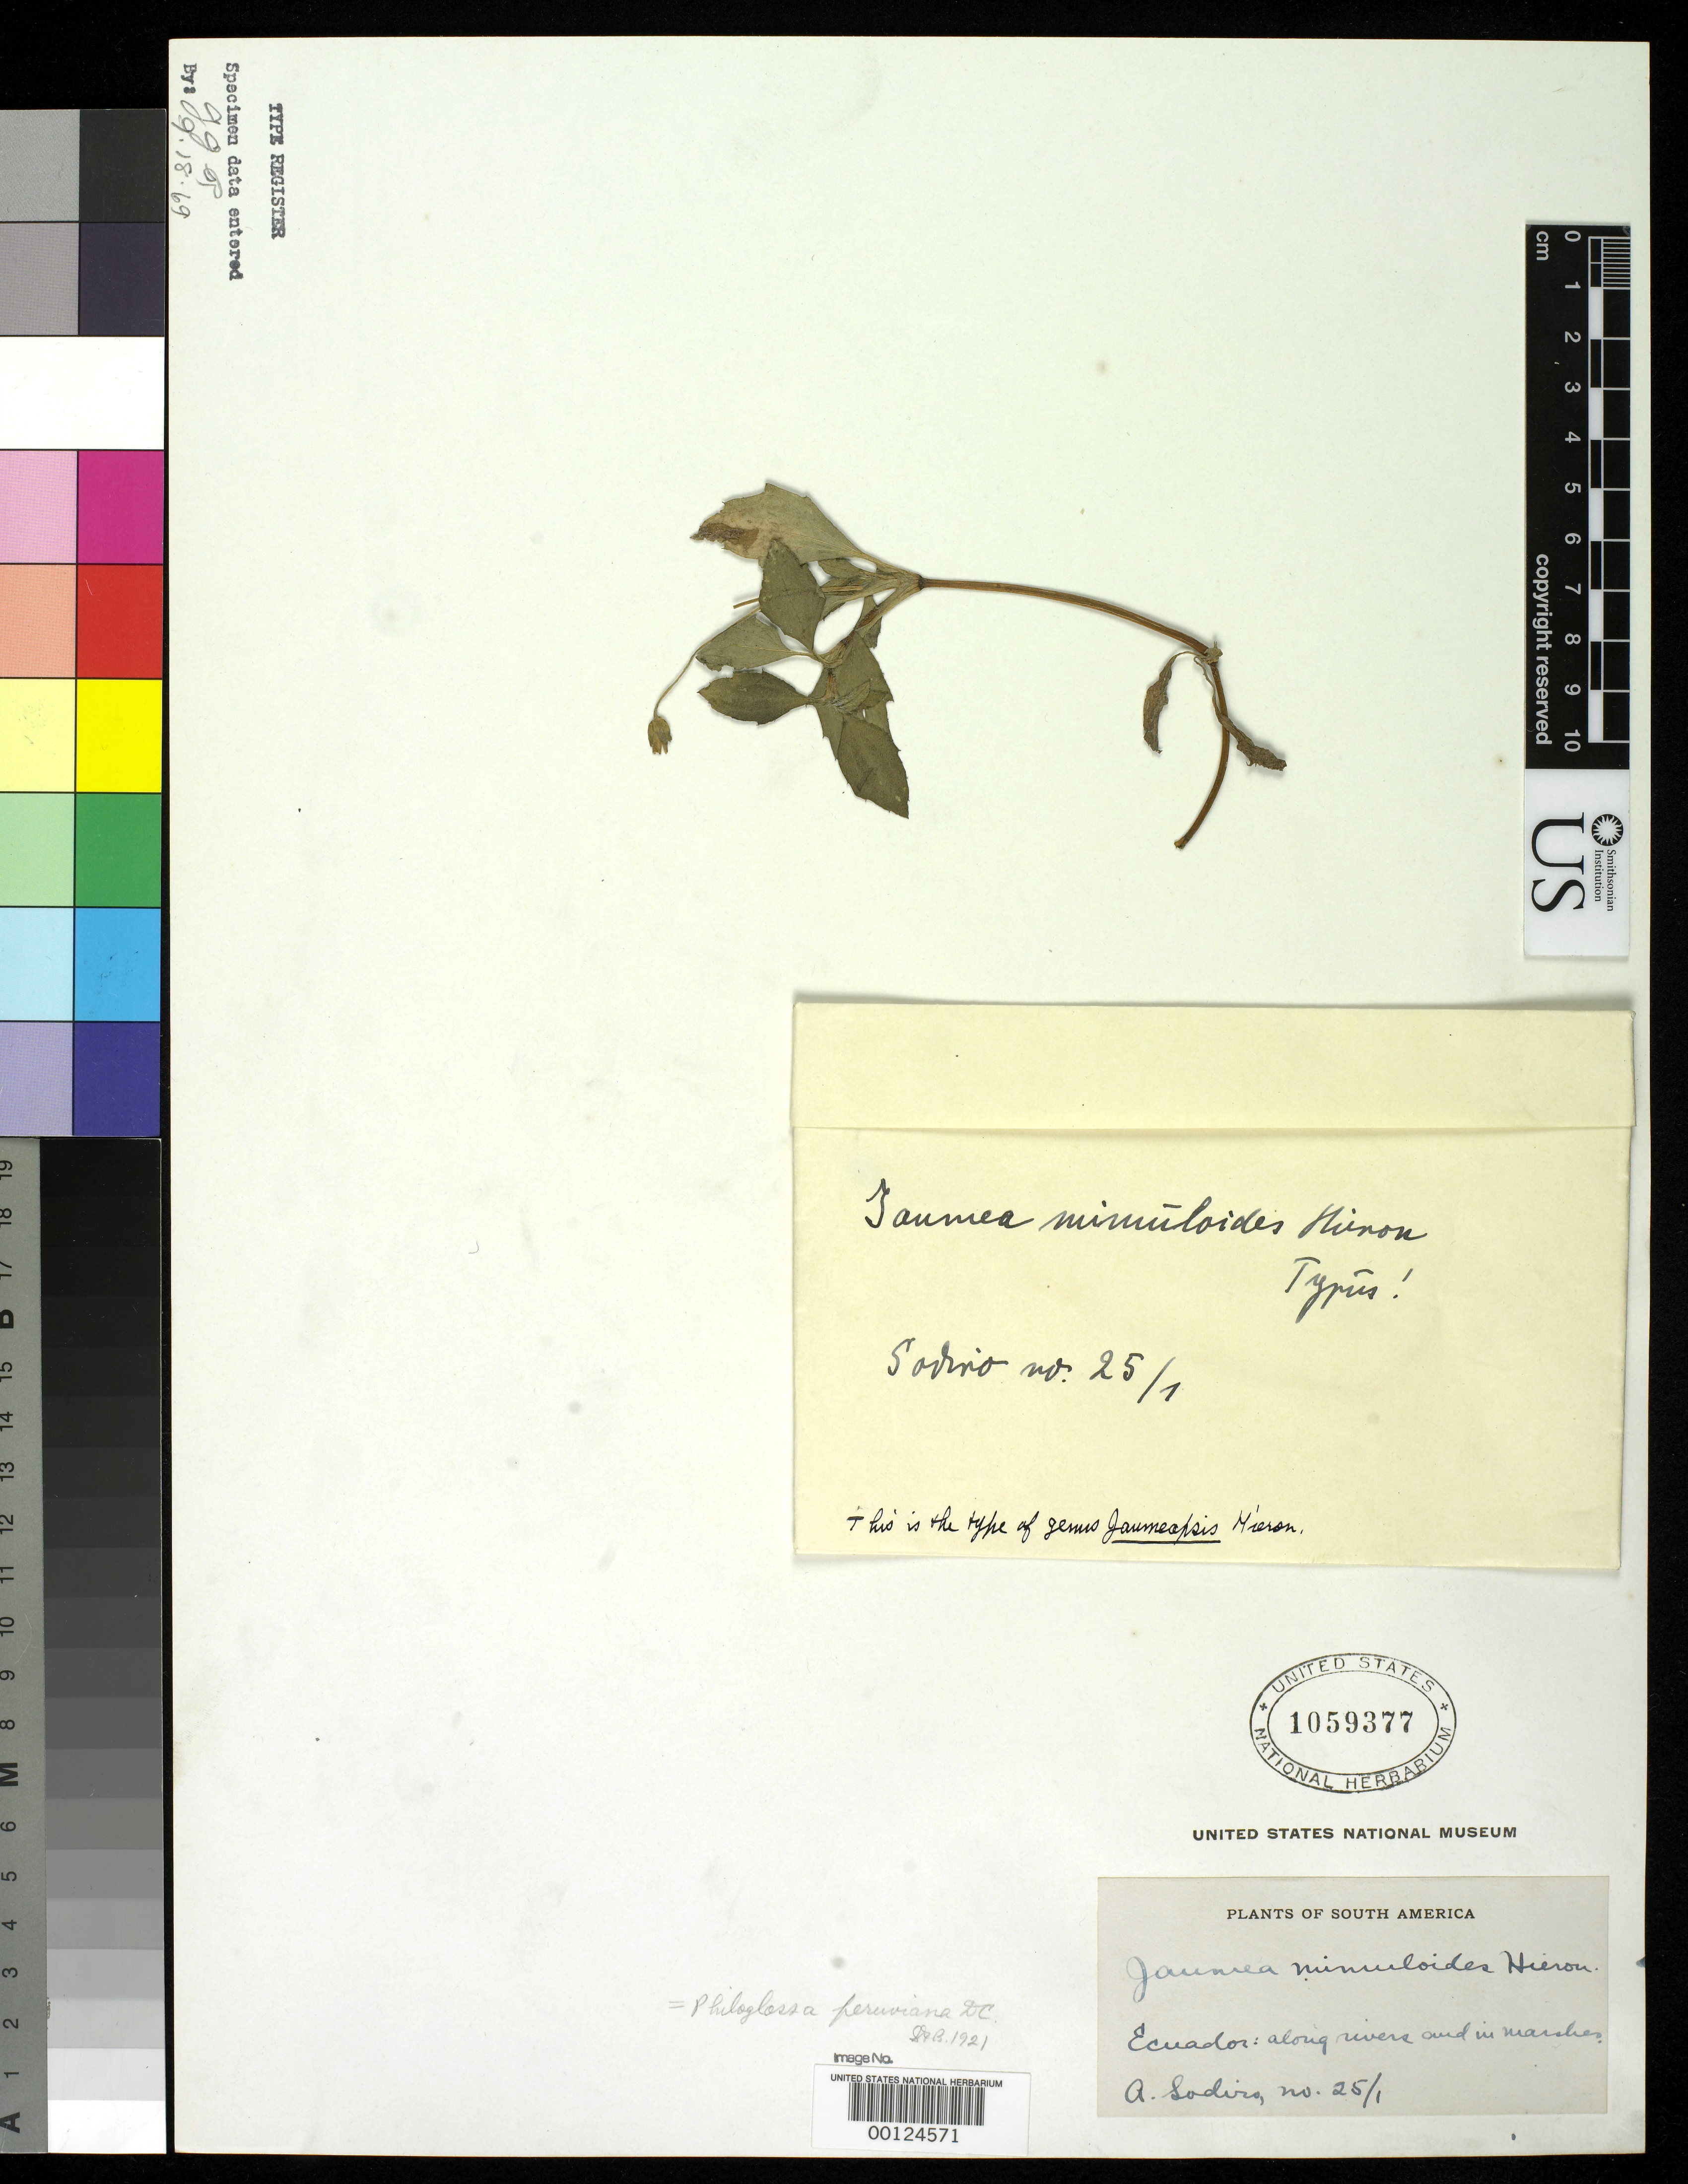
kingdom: Plantae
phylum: Tracheophyta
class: Magnoliopsida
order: Asterales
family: Asteraceae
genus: Jaumea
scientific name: Jaumea mimuloides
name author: Hieron.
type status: Type Fragment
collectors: L. Sodiro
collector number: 25-1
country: Ecuador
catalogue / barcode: US 1059377